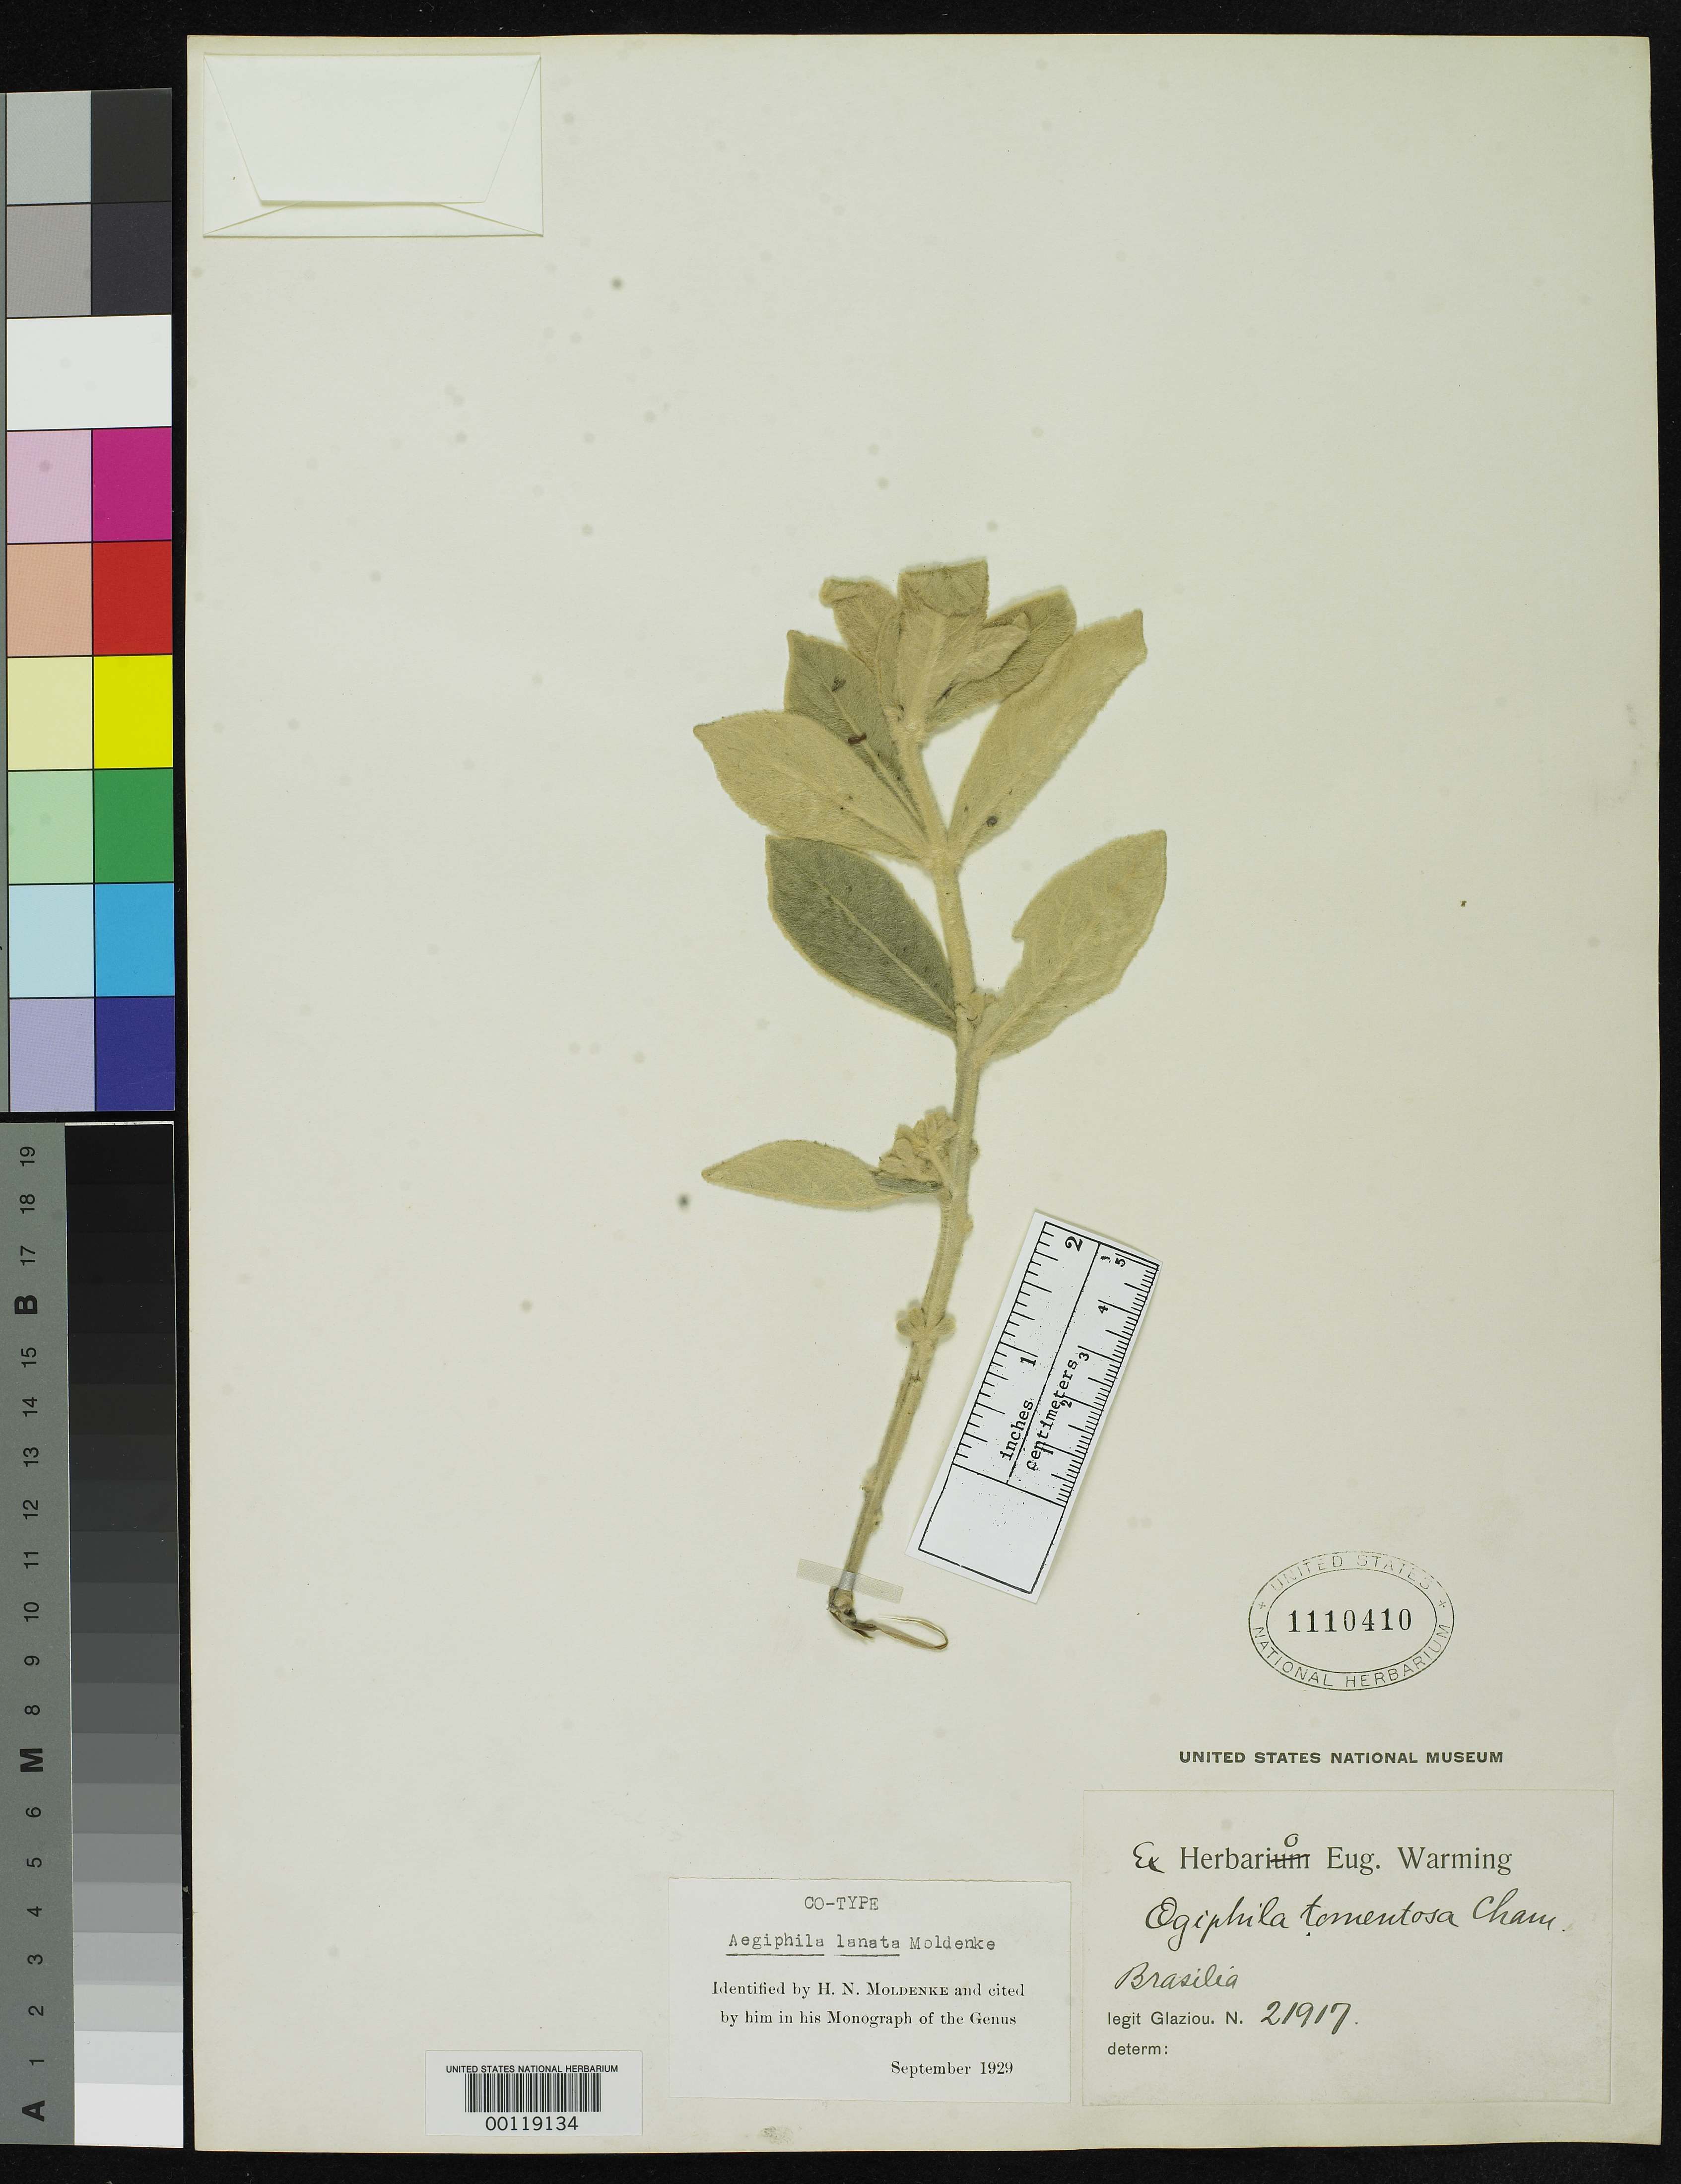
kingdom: Plantae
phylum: Tracheophyta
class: Magnoliopsida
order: Lamiales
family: Lamiaceae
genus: Aegiphila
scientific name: Aegiphila lanata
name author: Moldenke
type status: Isotype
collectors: A. F. M. Glaziou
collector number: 21917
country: Brazil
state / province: Goiás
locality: Rio Bananal.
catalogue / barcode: US 1110410